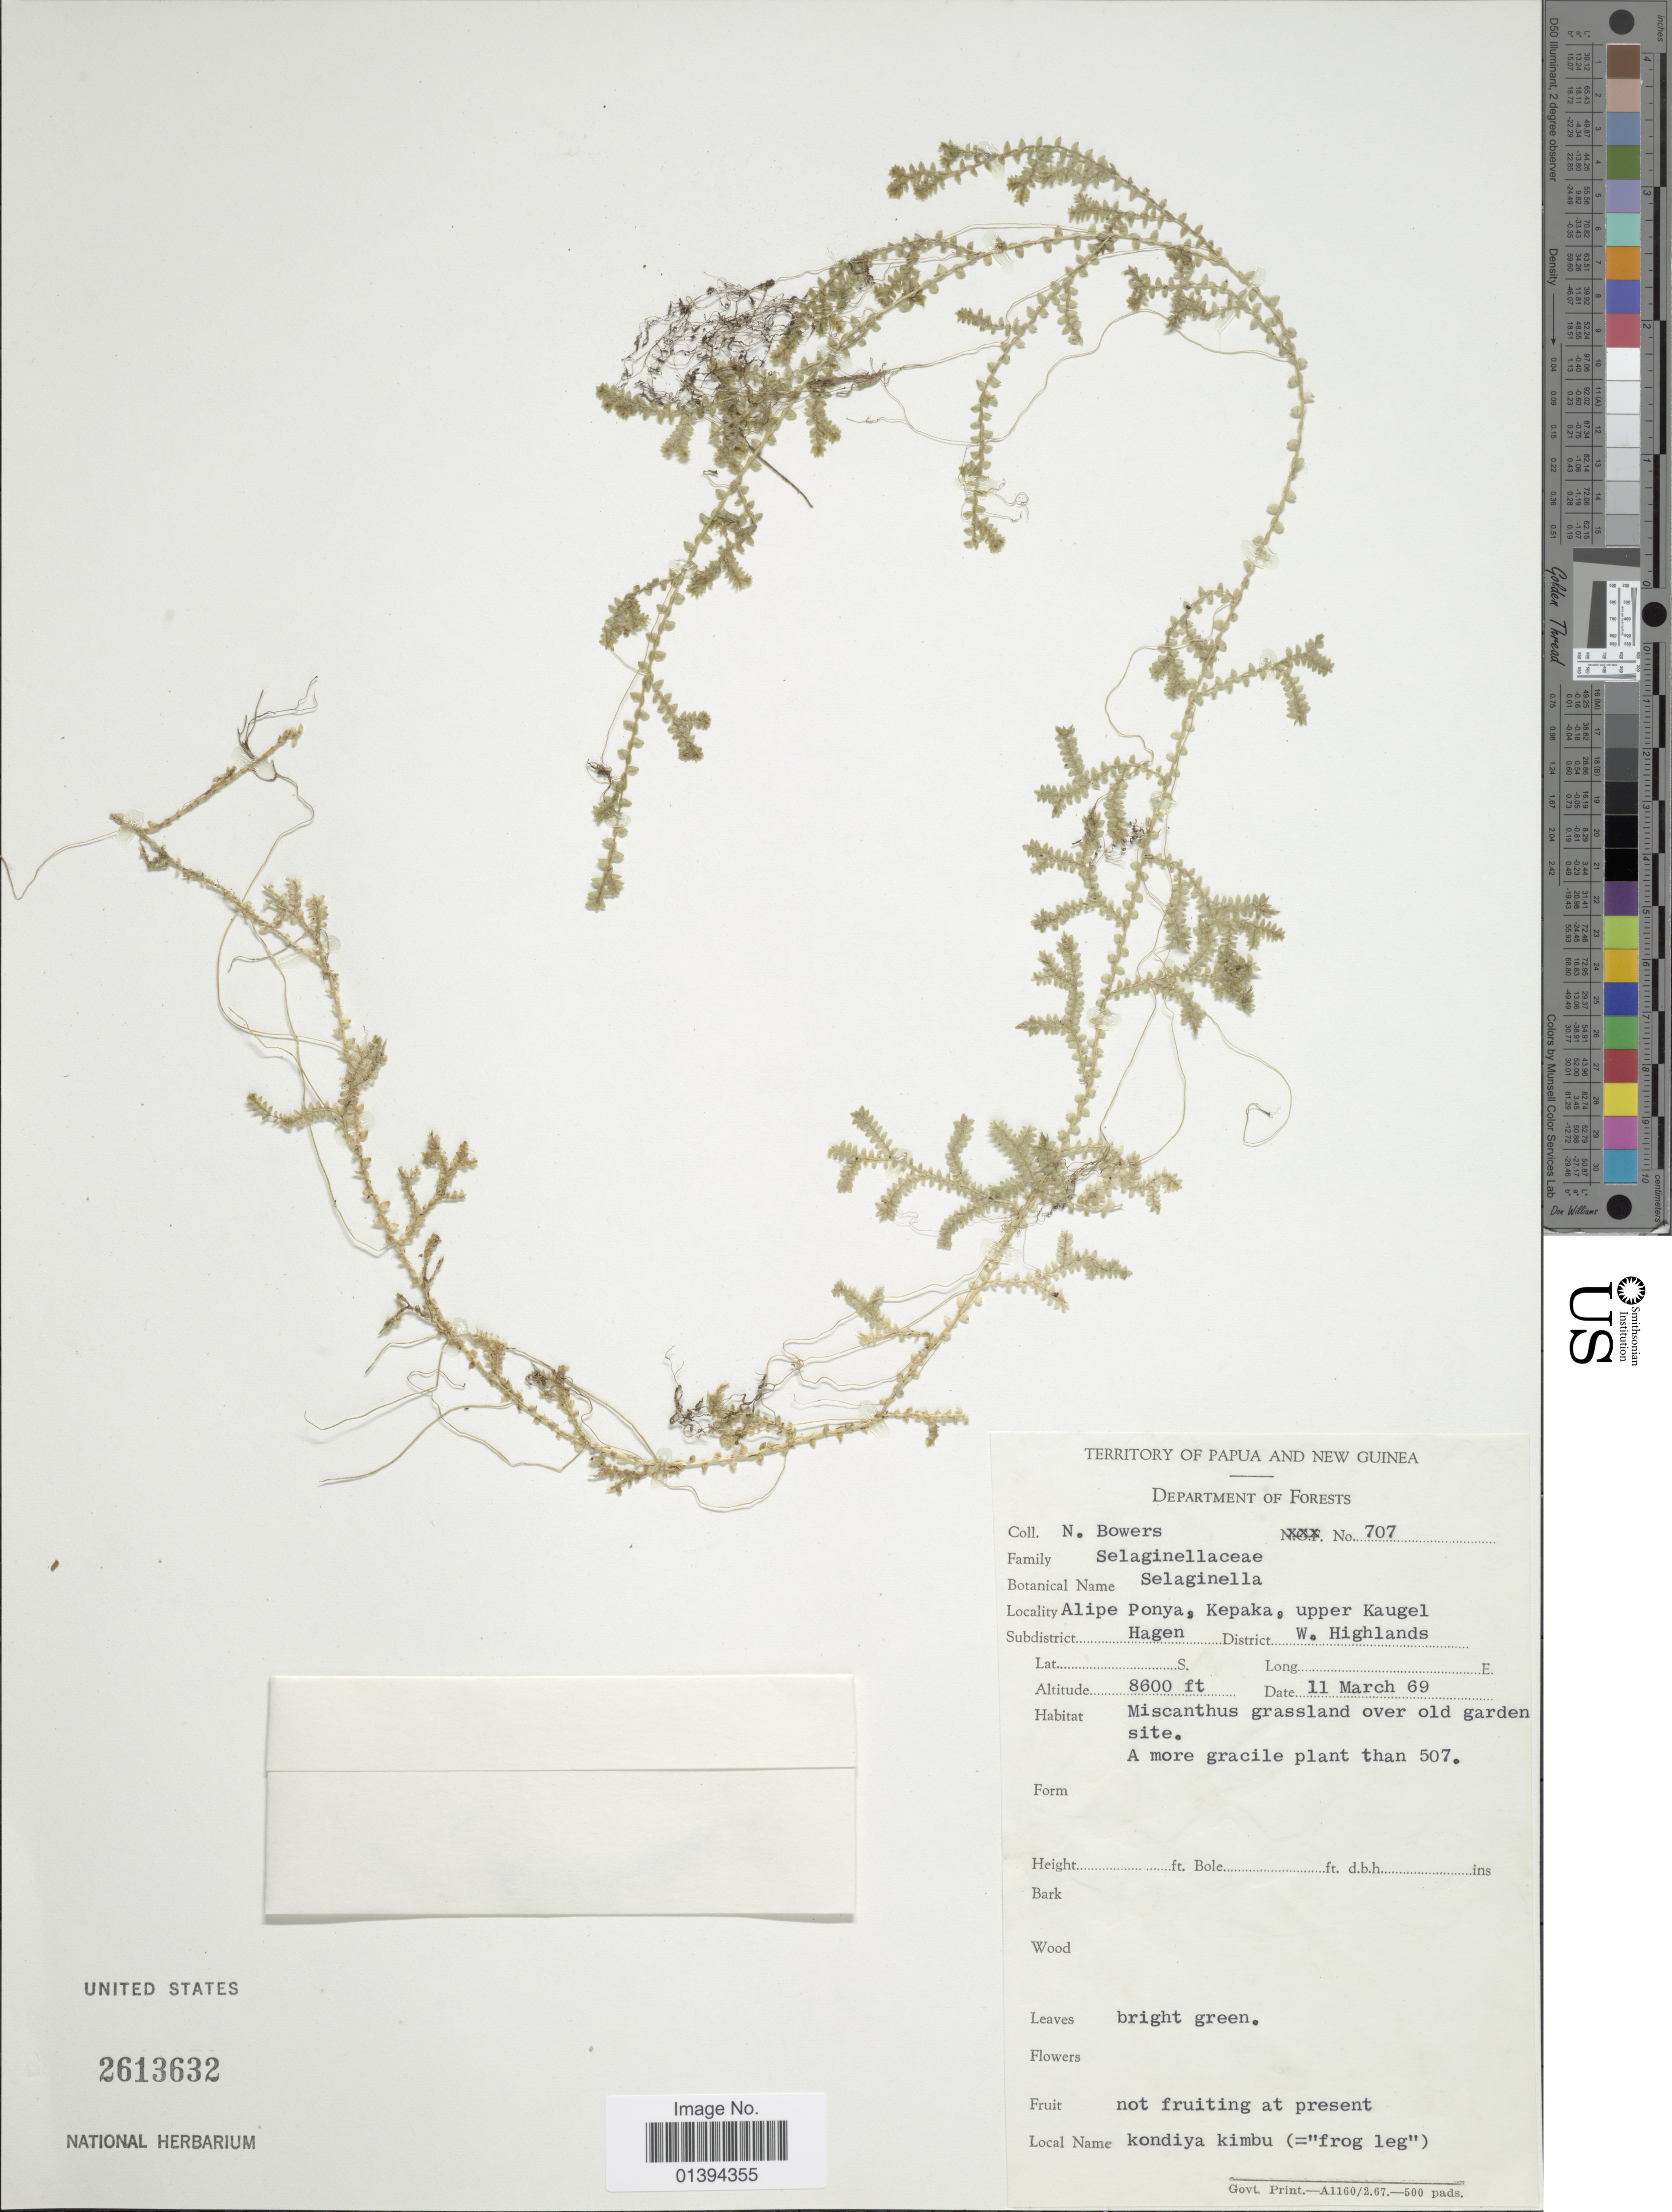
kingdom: Plantae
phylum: Tracheophyta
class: Lycopodiopsida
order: Selaginellales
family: Selaginellaceae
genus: Selaginella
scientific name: Selaginella sp.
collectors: N. Bowers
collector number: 707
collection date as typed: Transcribed d/m/y: 11/3/69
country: Papua New Guinea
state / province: Western Highlands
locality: Alipe Ponya, Kepaka, upper Kaugel, Subdistrict Hagen, District W. Highlands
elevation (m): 2621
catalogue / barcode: US 2613632